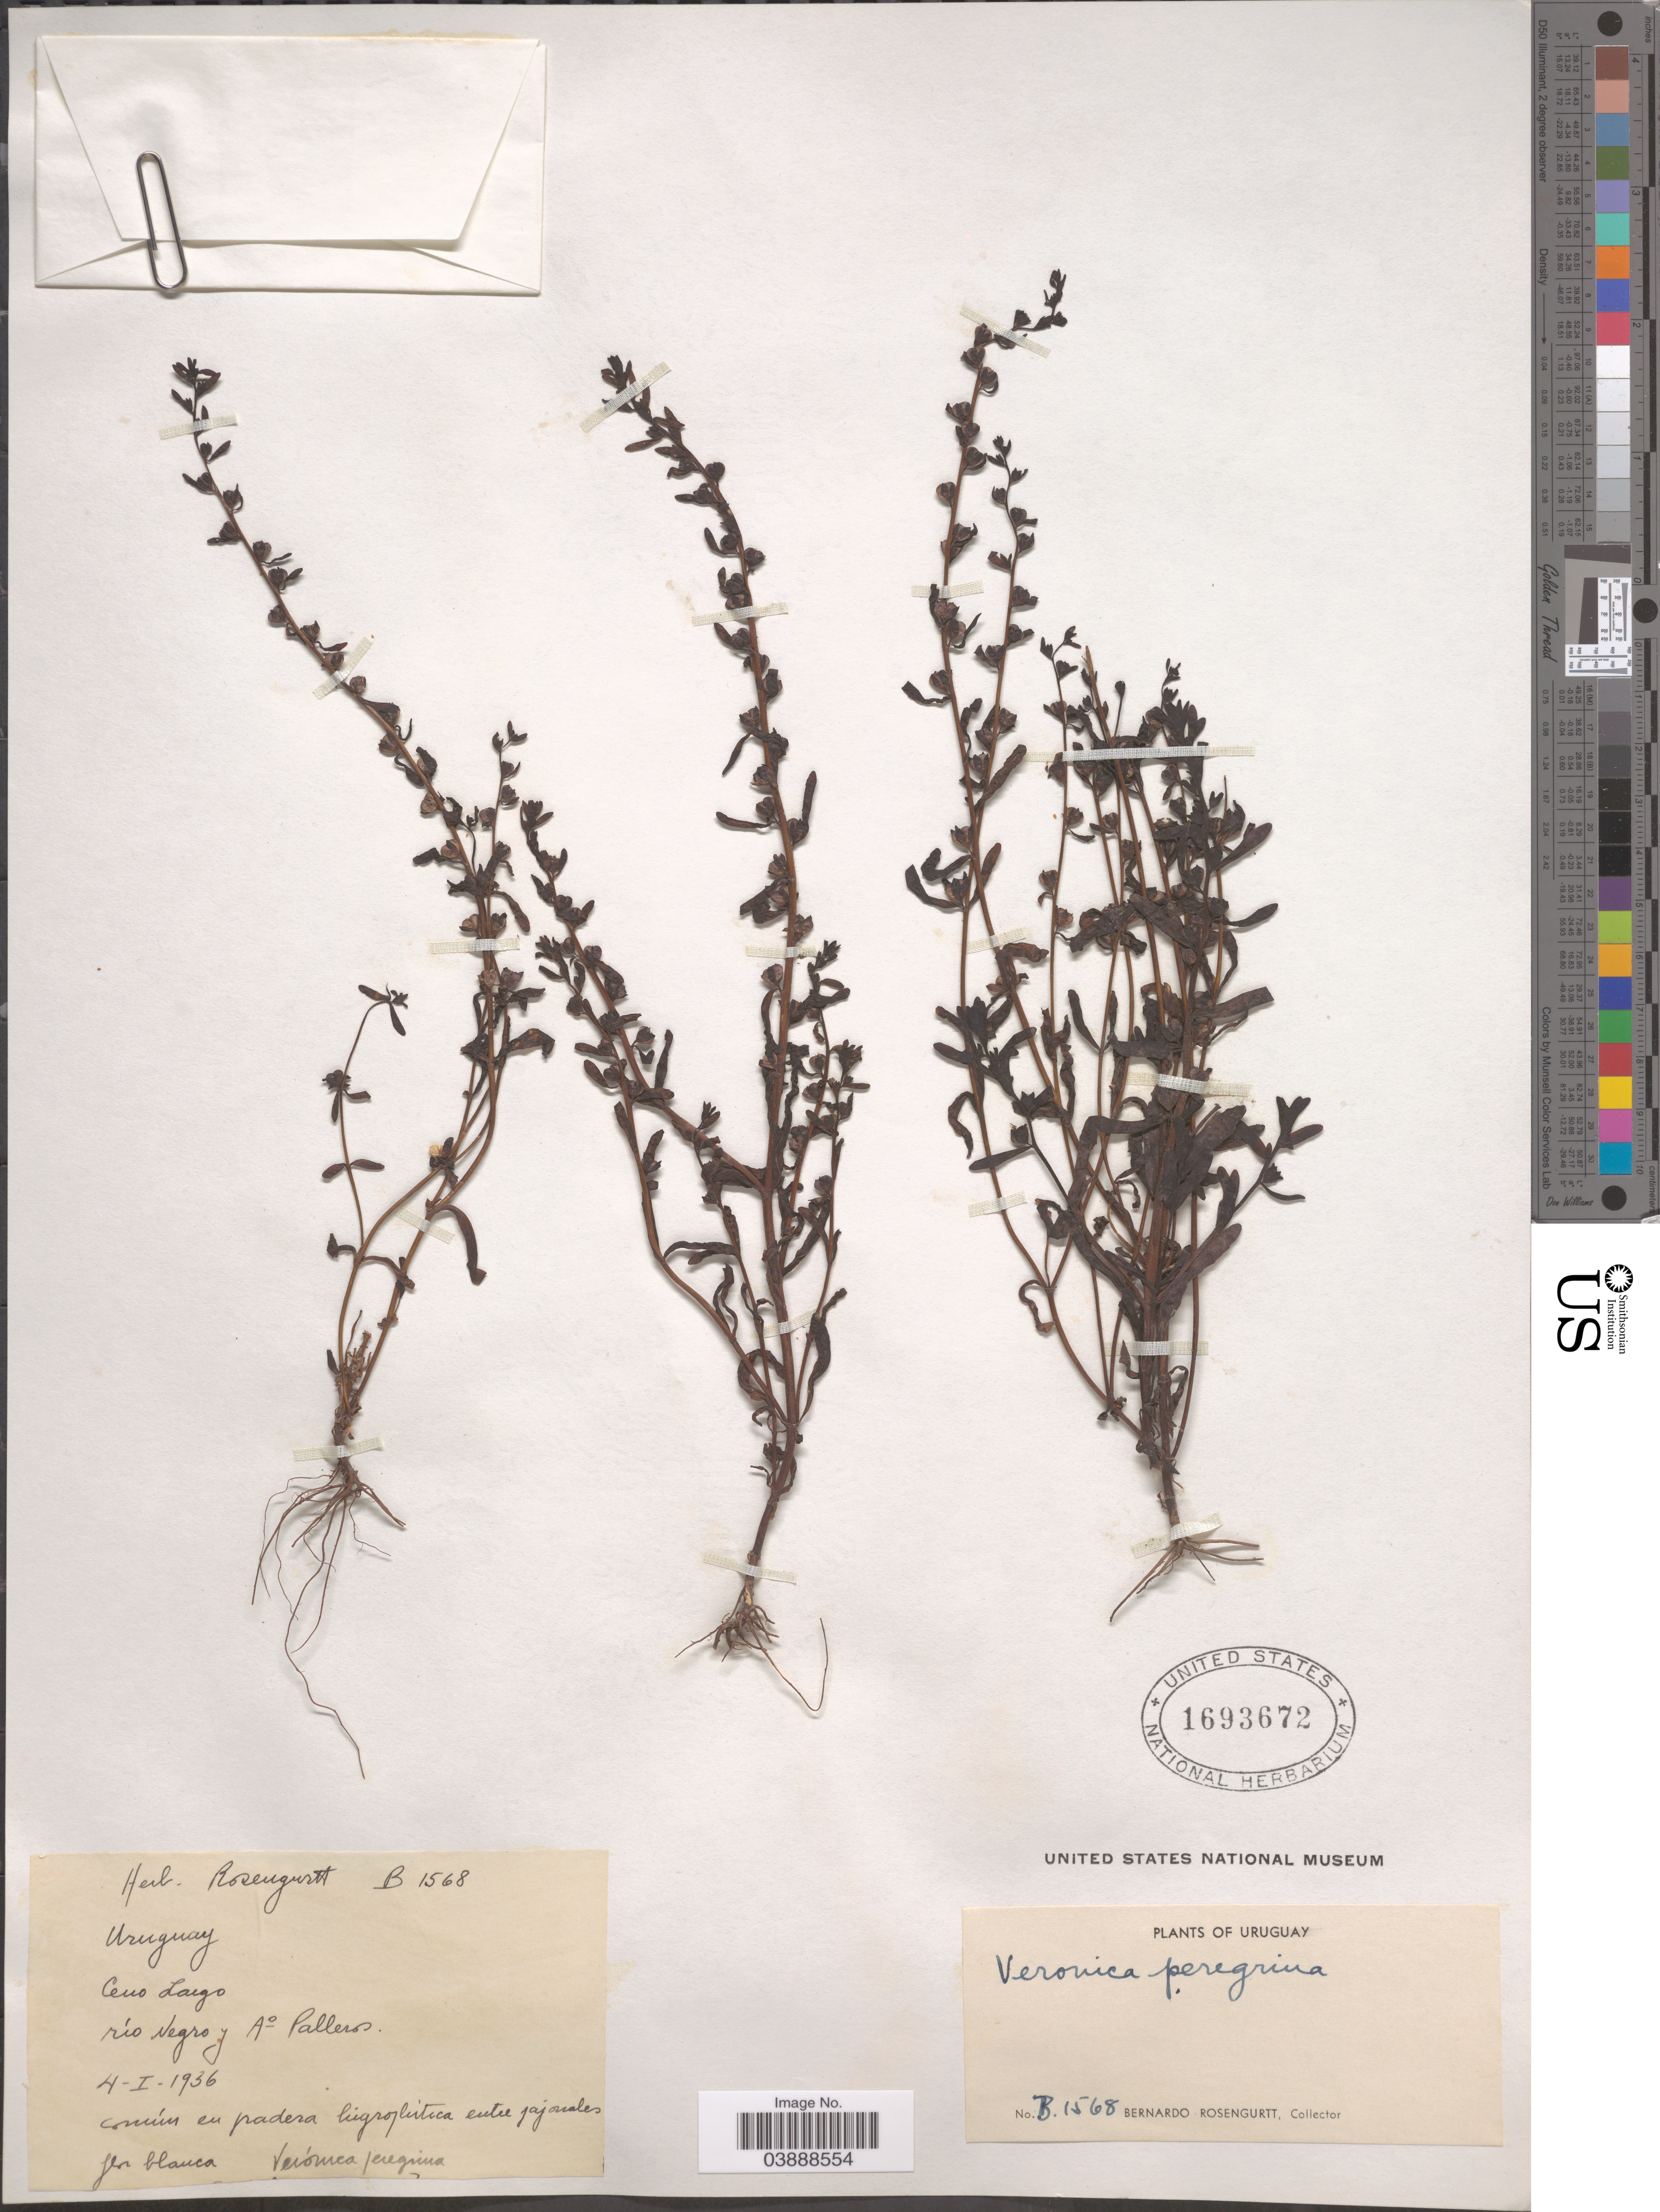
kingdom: Plantae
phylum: Tracheophyta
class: Magnoliopsida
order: Lamiales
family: Plantaginaceae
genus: Veronica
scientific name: Veronica peregrina var. xalapensis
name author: Kunth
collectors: B. Rosengurtt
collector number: B1568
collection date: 1936-01-04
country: Uruguay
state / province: Cerro Largo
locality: Río Negro A° Palleros.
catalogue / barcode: US 1693672